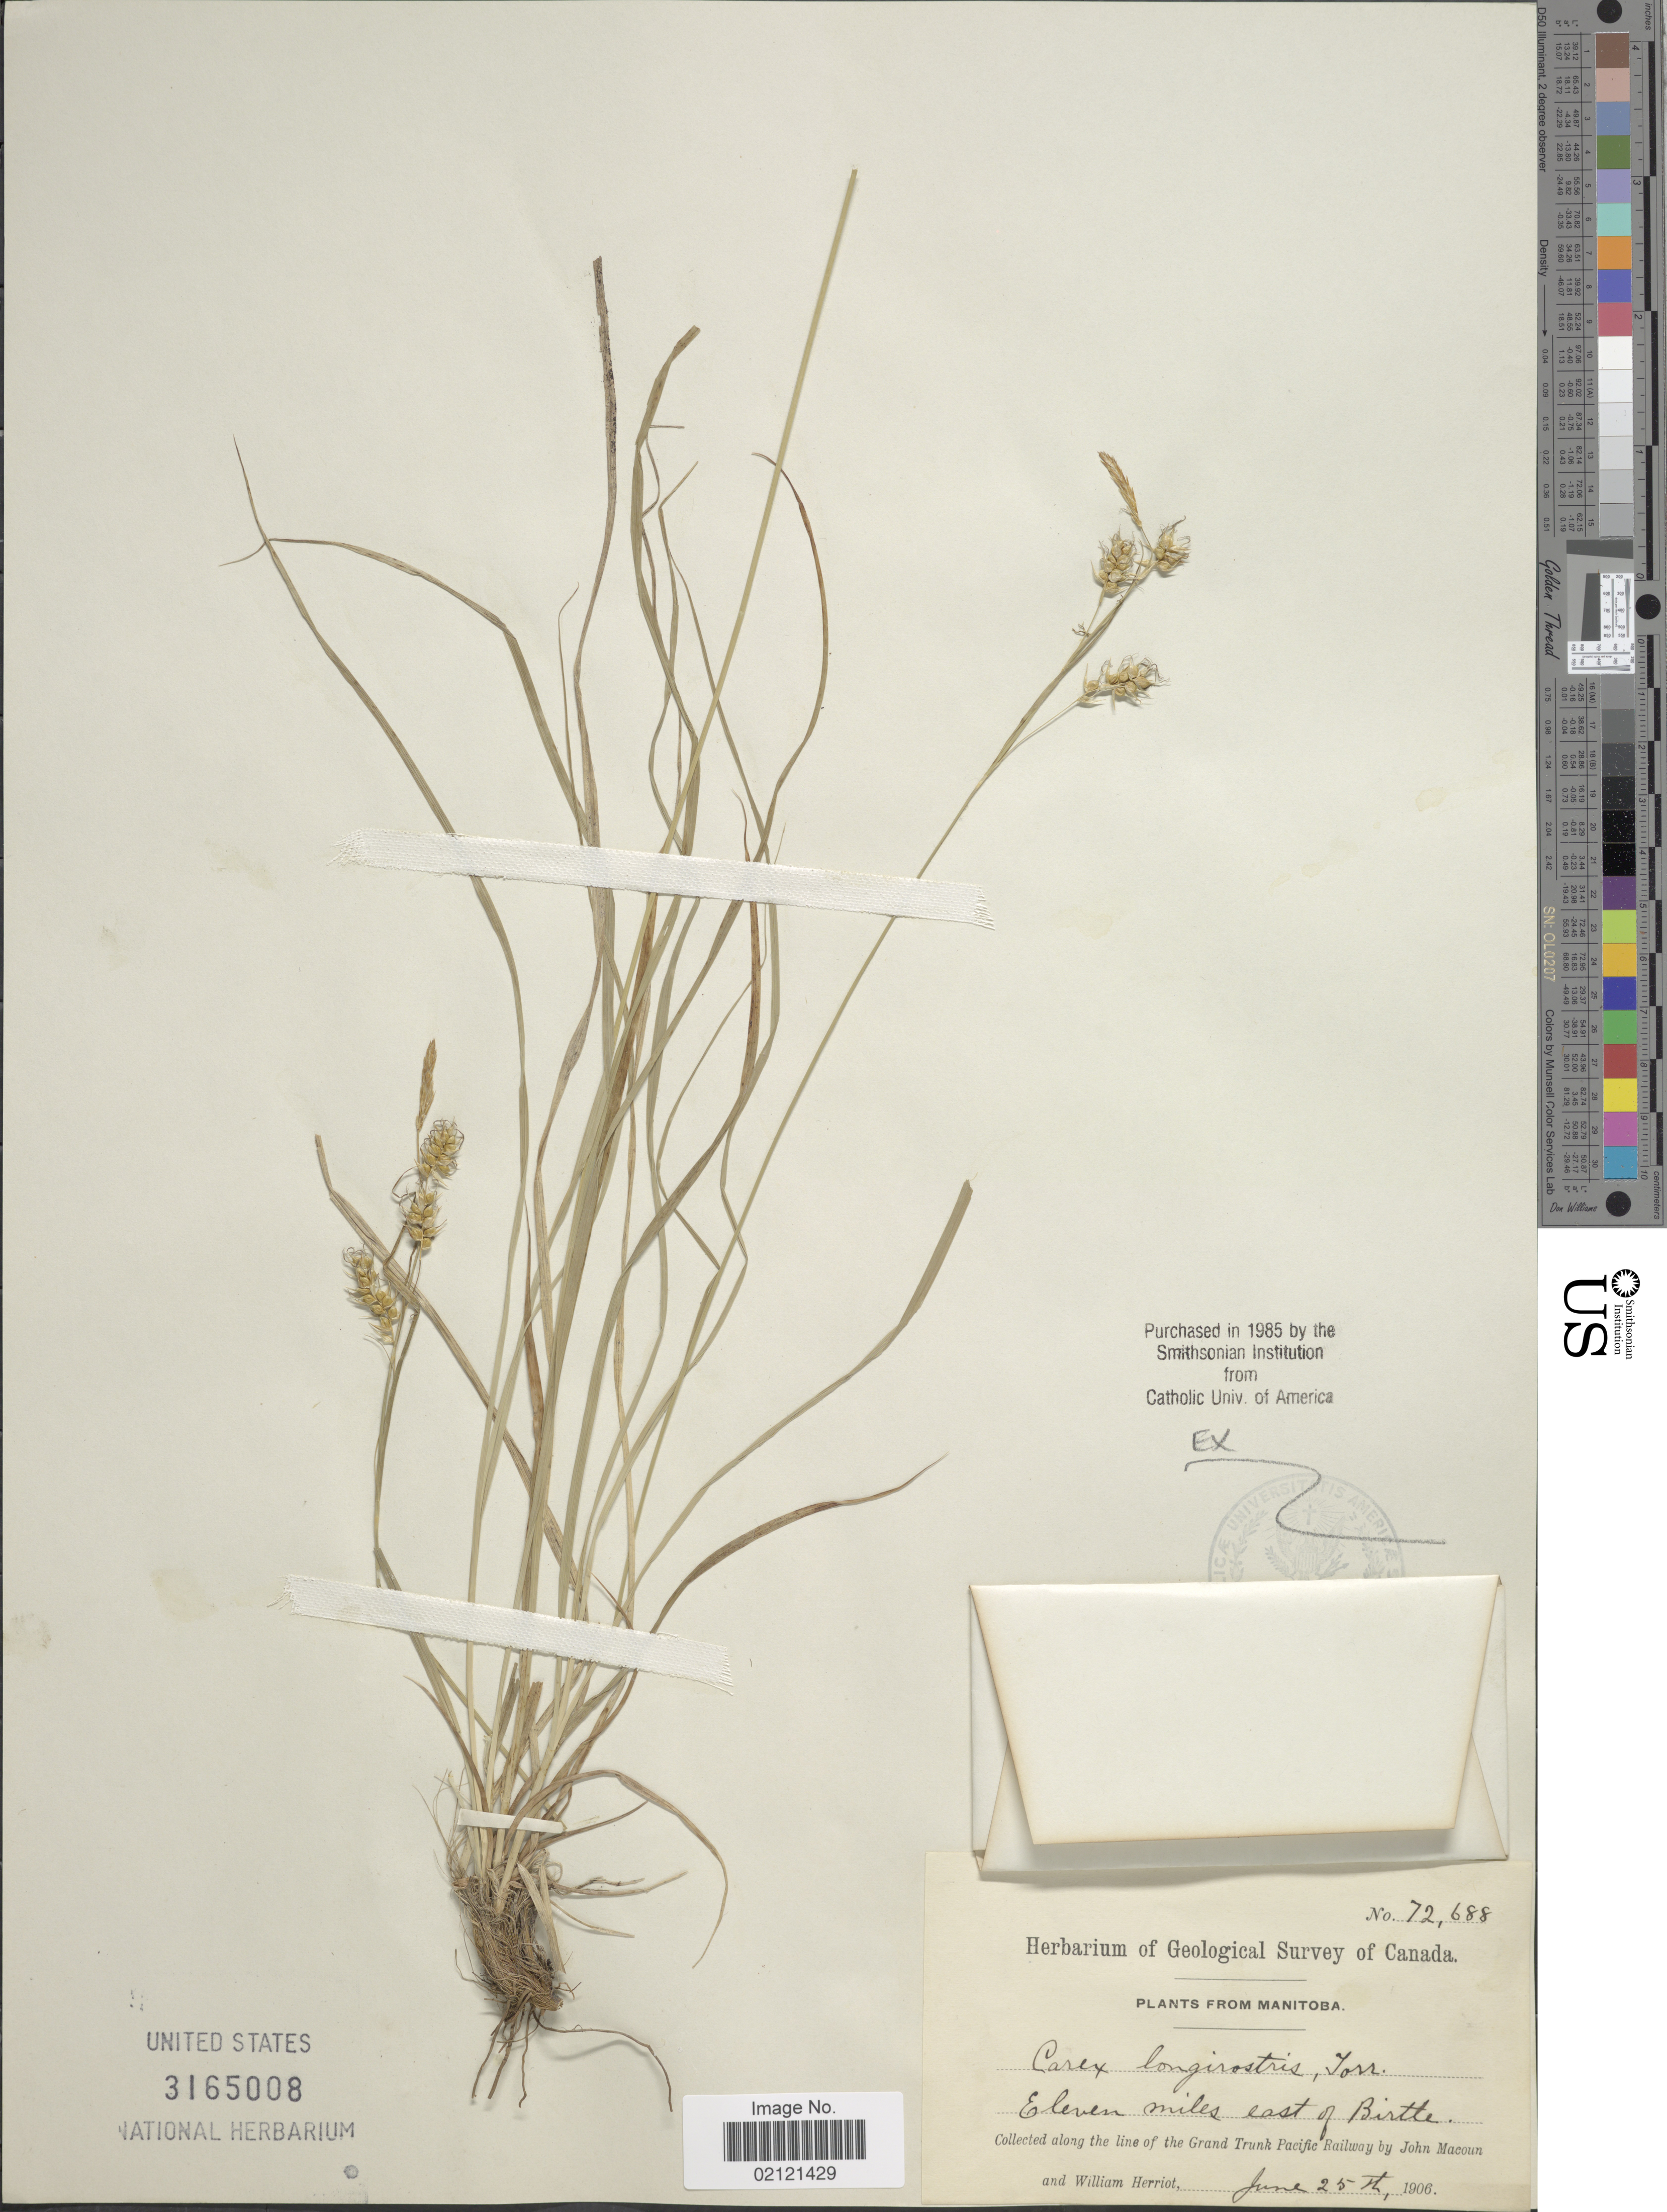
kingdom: Plantae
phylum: Tracheophyta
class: Liliopsida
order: Poales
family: Cyperaceae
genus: Carex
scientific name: Carex sprengelii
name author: Dewey ex Spreng.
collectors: J. Macoun & W. Herriot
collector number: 72688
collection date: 1906-06-25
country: Canada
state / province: Manitoba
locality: Eleven miles east of Birtte, along the line of the Grand Trunk Pacific Railway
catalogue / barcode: US 3165008